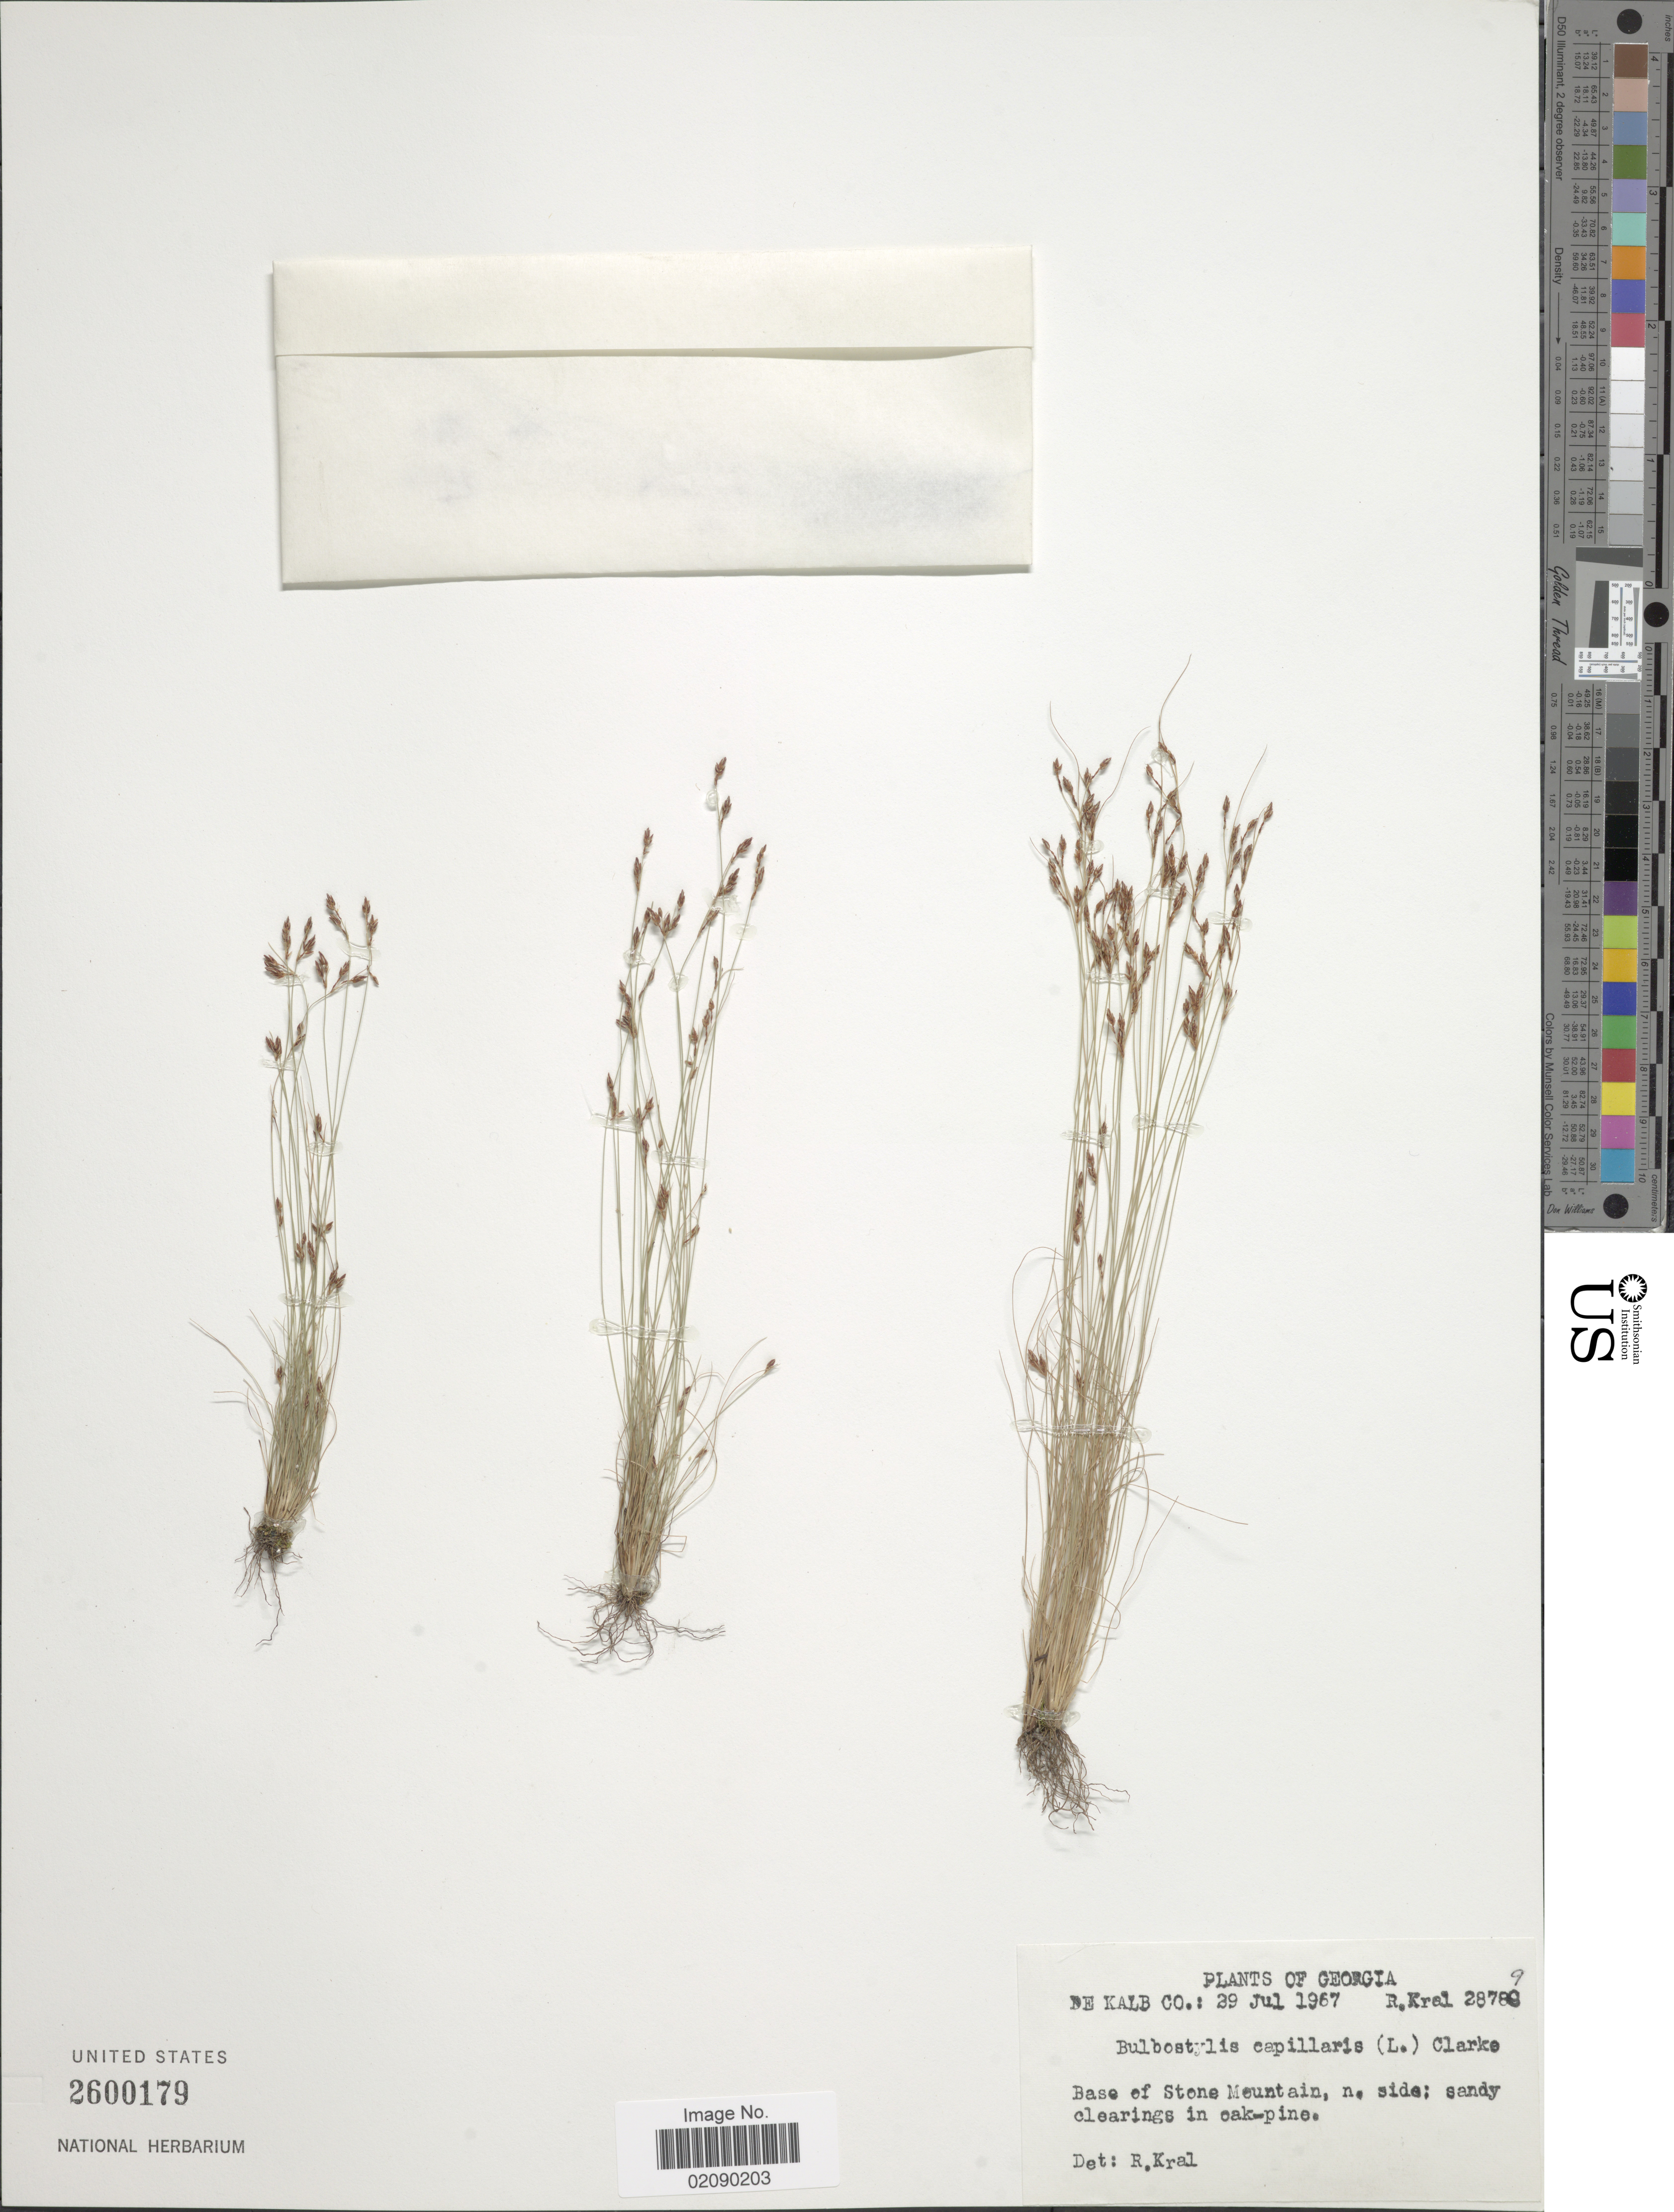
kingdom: Plantae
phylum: Tracheophyta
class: Liliopsida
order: Poales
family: Cyperaceae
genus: Bulbostylis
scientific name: Bulbostylis capillaris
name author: (L.) Kunth ex C.B. Clarke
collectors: R. Kral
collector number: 28789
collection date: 1967-07-29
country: United States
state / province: Georgia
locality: De Kalb Co.: Base of Stone Mountain, n. side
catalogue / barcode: US 2600179